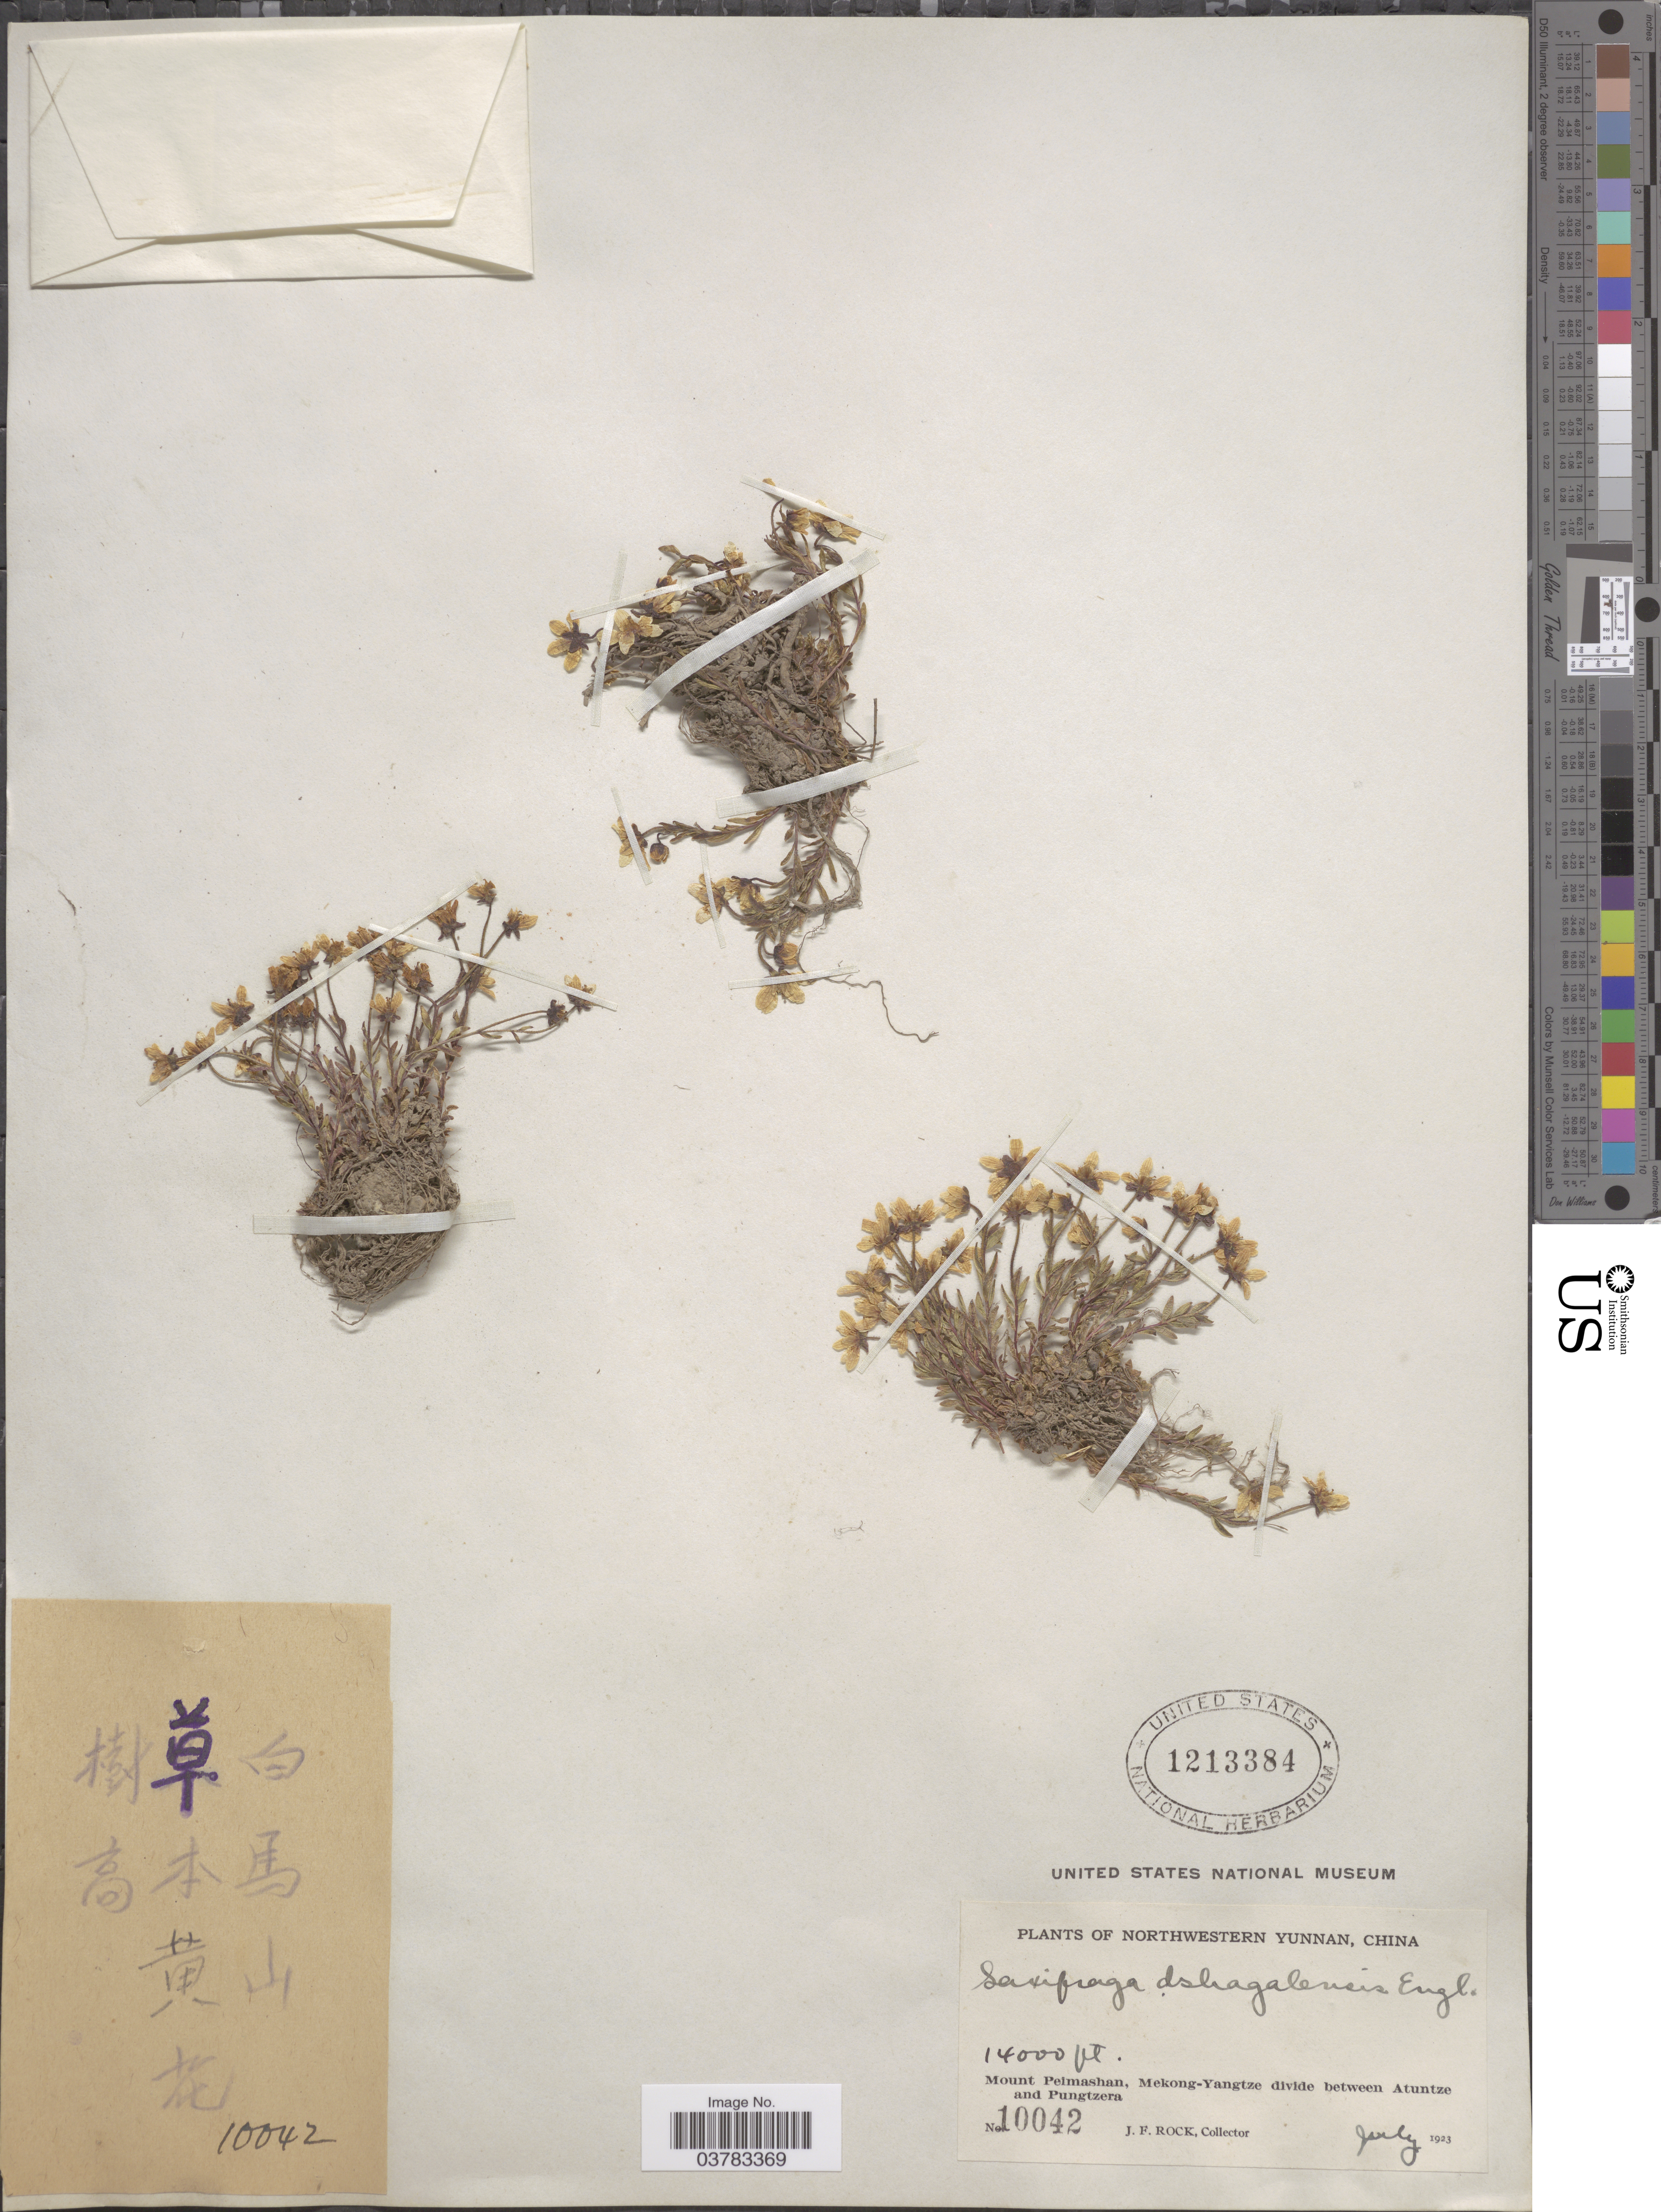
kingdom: Plantae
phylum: Tracheophyta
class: Magnoliopsida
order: Saxifragales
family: Saxifragaceae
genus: Saxifraga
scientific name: Saxifraga dshagalensis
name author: Engl.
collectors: J. Rock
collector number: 10042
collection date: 1923-07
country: China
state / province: Yunnan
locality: Northwestern Yunnan. Mount Peimashan, Mekong-Yangtze divide between Atuntze and Pungtzera.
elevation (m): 4267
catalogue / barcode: US 1213384